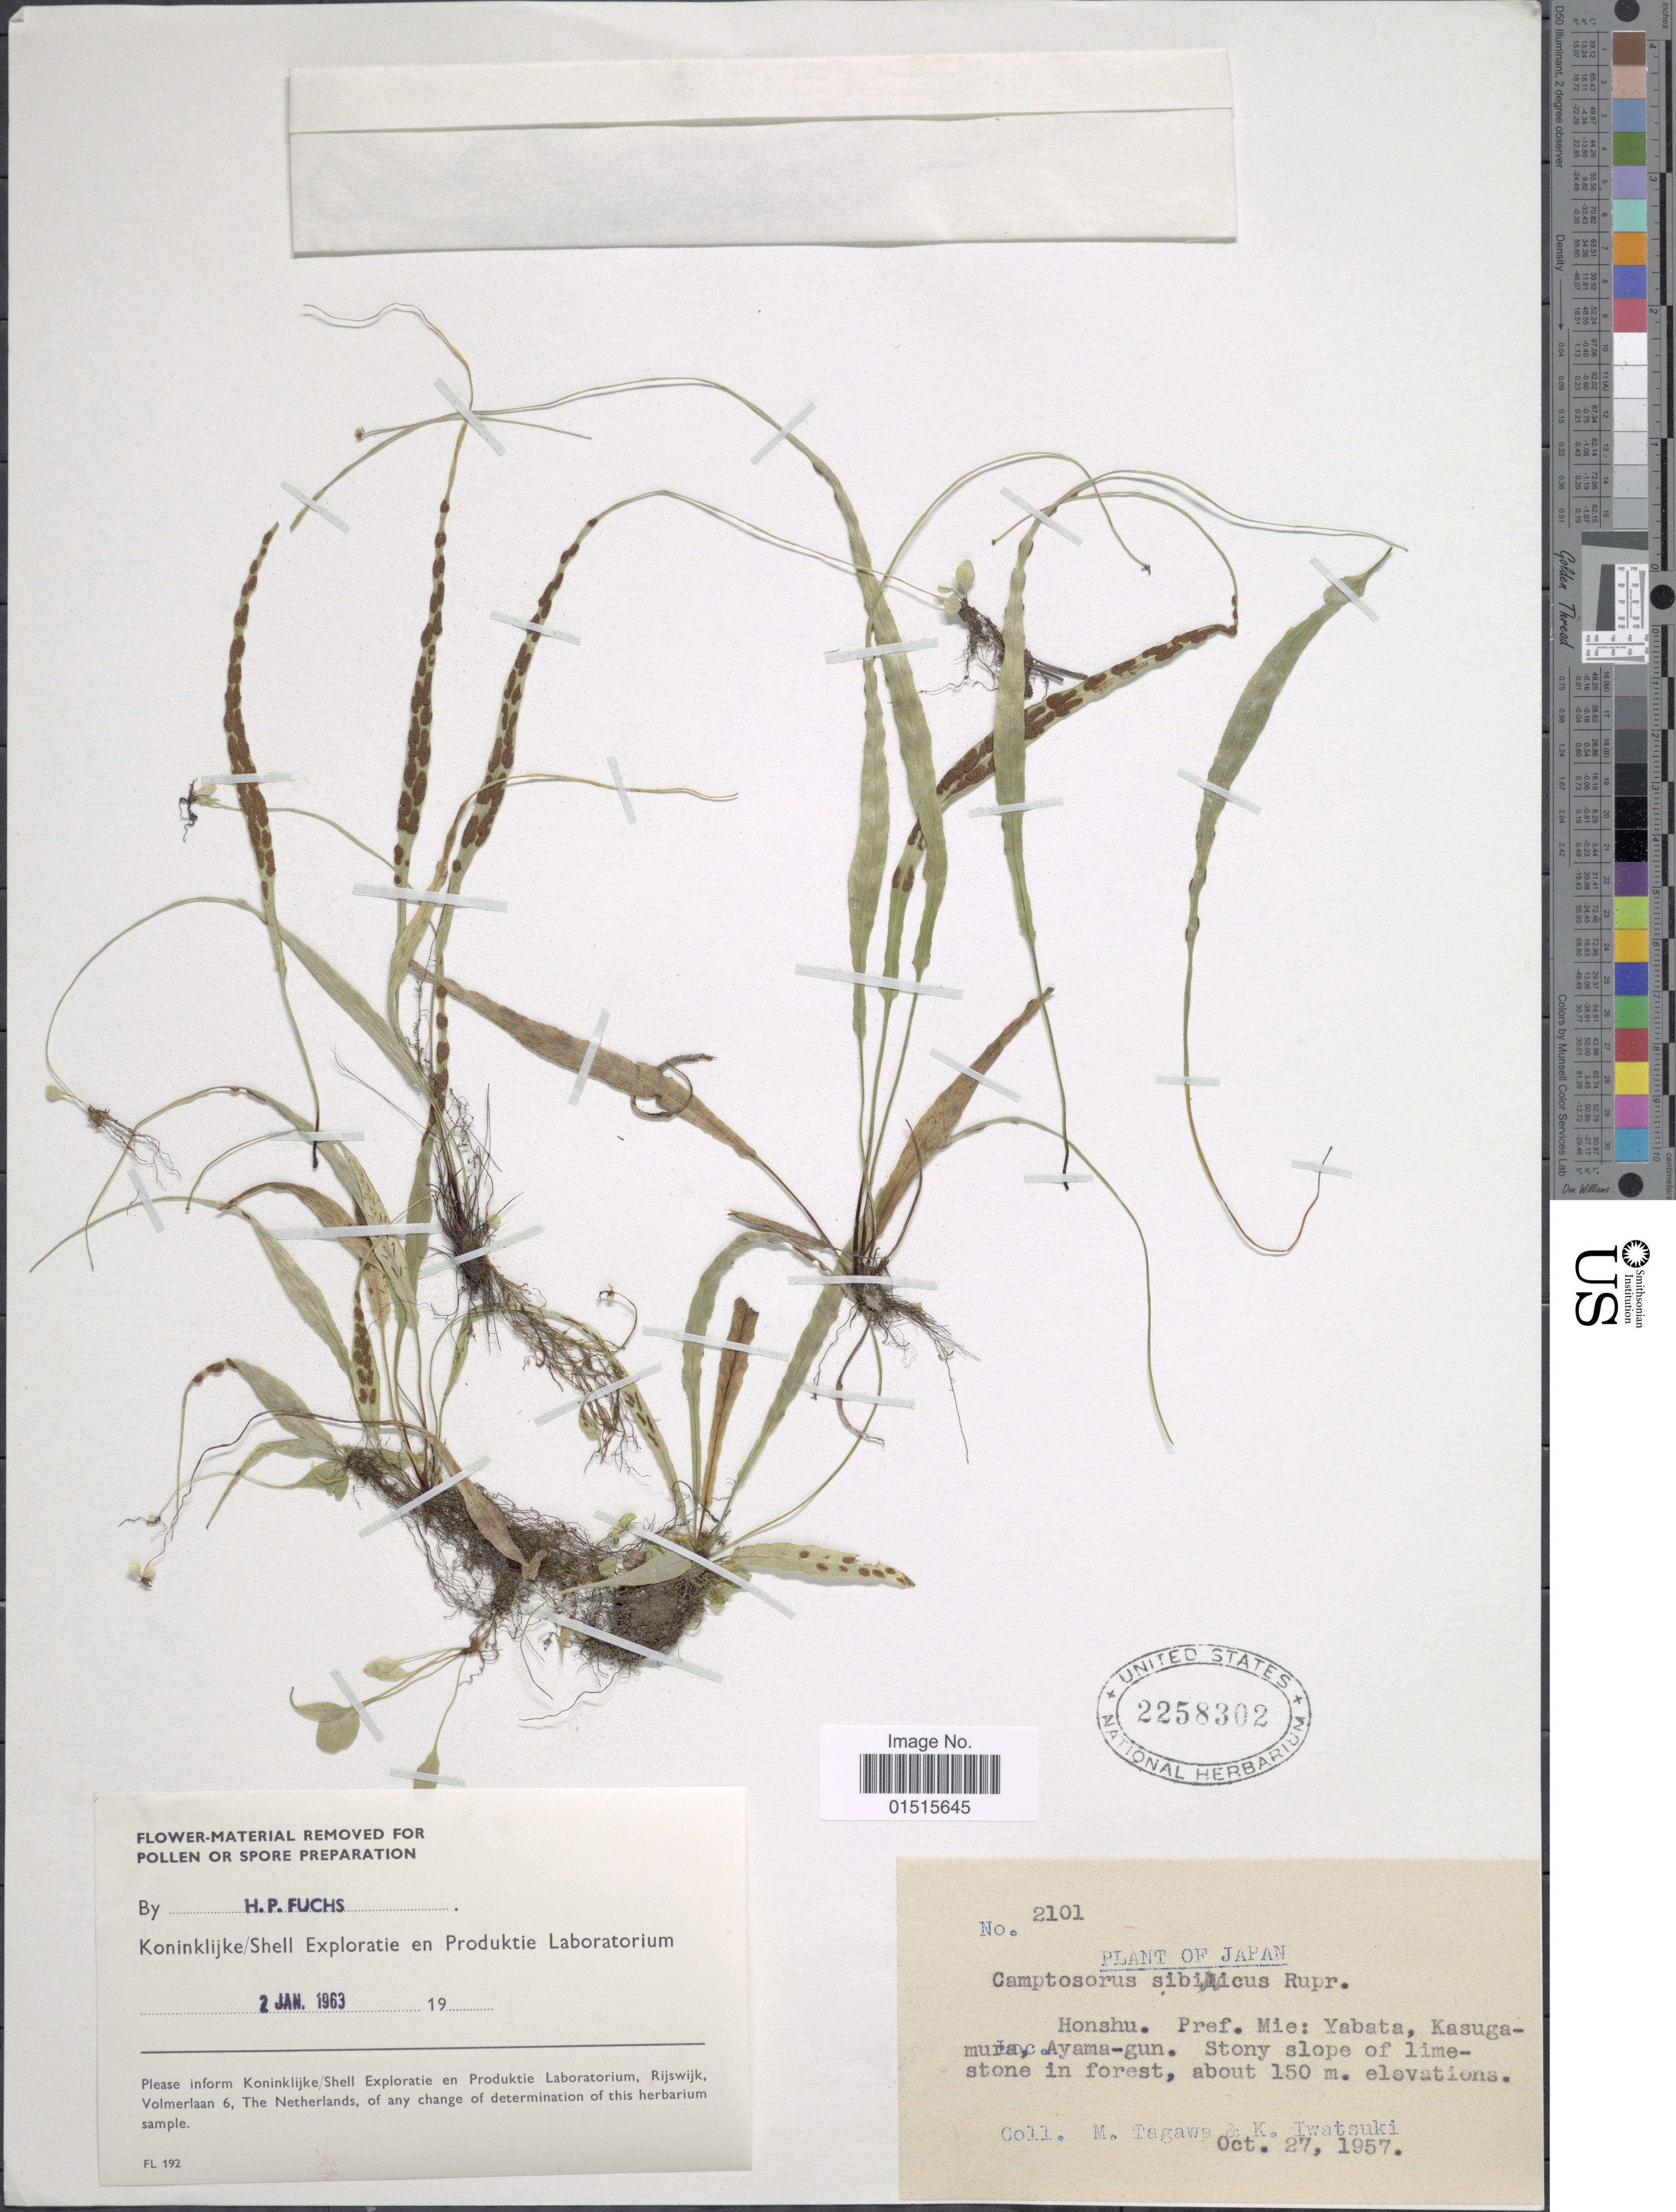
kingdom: Plantae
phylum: Tracheophyta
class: Polypodiopsida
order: Polypodiales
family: Aspleniaceae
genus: Asplenium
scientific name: Asplenium sibricus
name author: Rupr.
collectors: M. Tagawa & K. Iwatsuki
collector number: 2101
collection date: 1957-10-27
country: Japan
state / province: Mie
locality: Honshu, Yabata, Kasugamara, Amaya-gun. Stony slope of limestone in forest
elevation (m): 150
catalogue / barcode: US 2258302